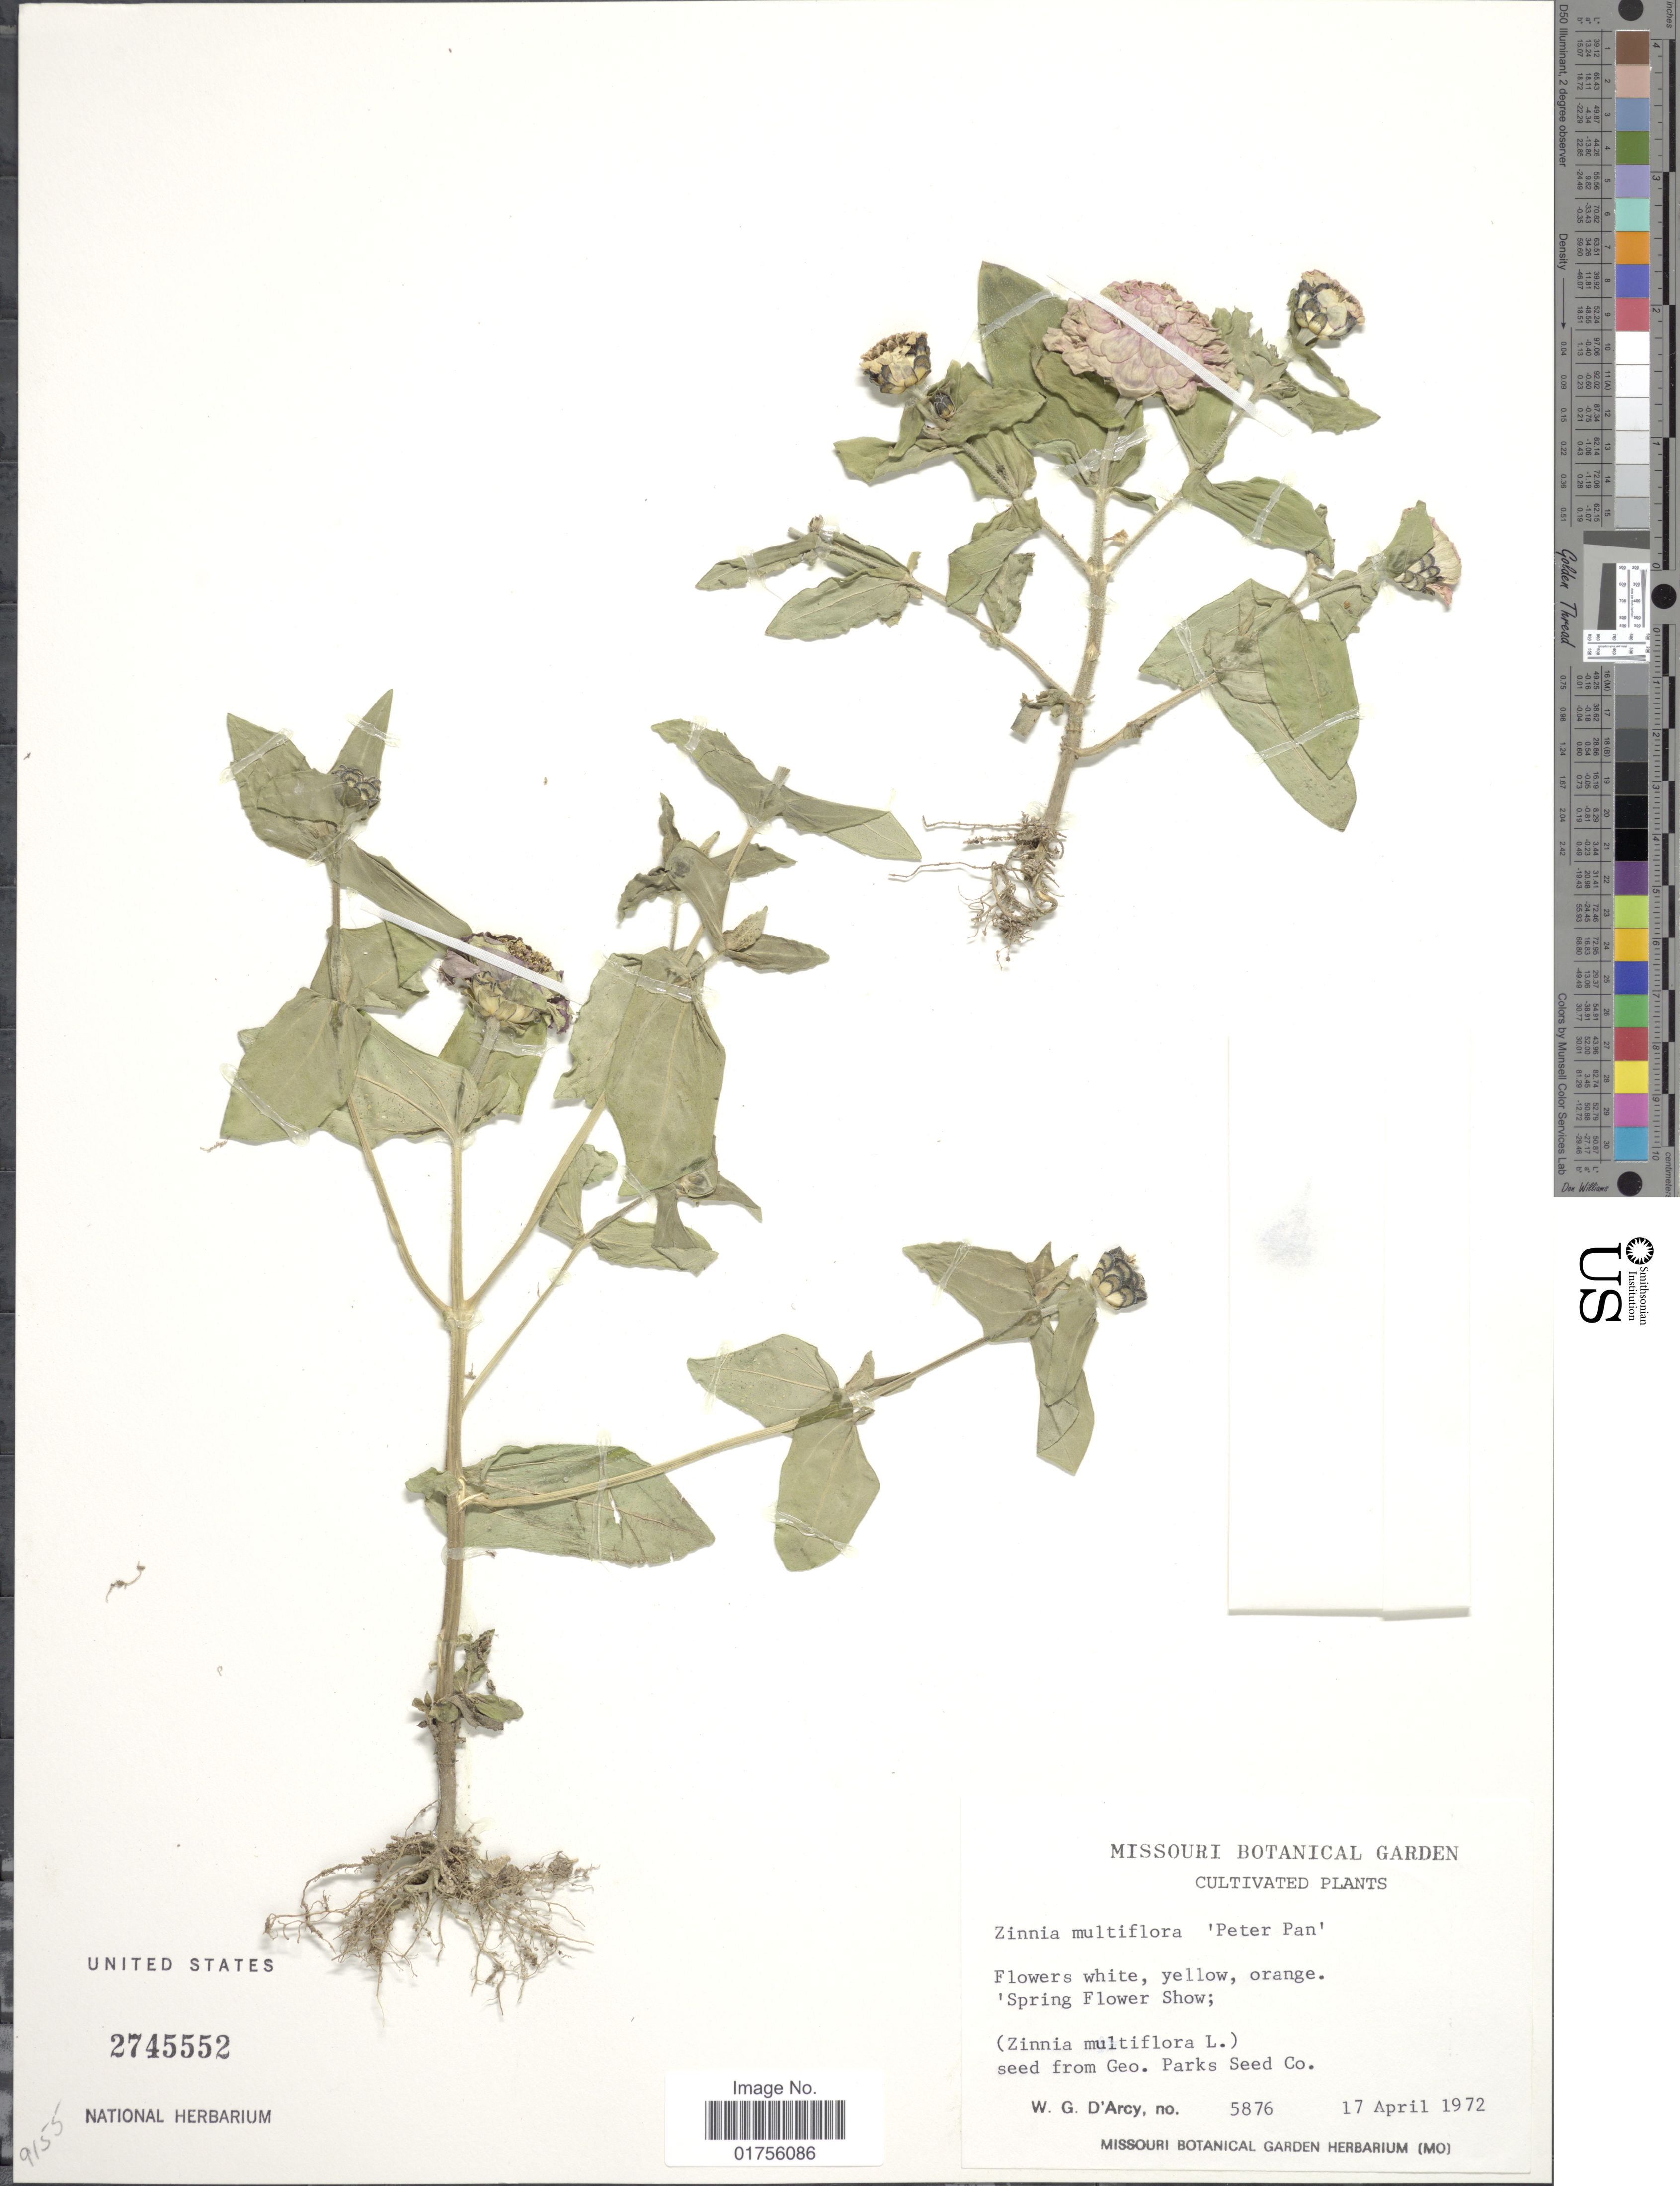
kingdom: Plantae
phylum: Tracheophyta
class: Magnoliopsida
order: Asterales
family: Asteraceae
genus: Zinnia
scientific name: Zinnia multiflora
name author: L.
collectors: W. G. D'Arcy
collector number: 5876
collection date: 1972-04-17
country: United States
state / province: Missouri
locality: Cultivated. Seed from Geo. Parks Seed Co.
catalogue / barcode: US 2745552